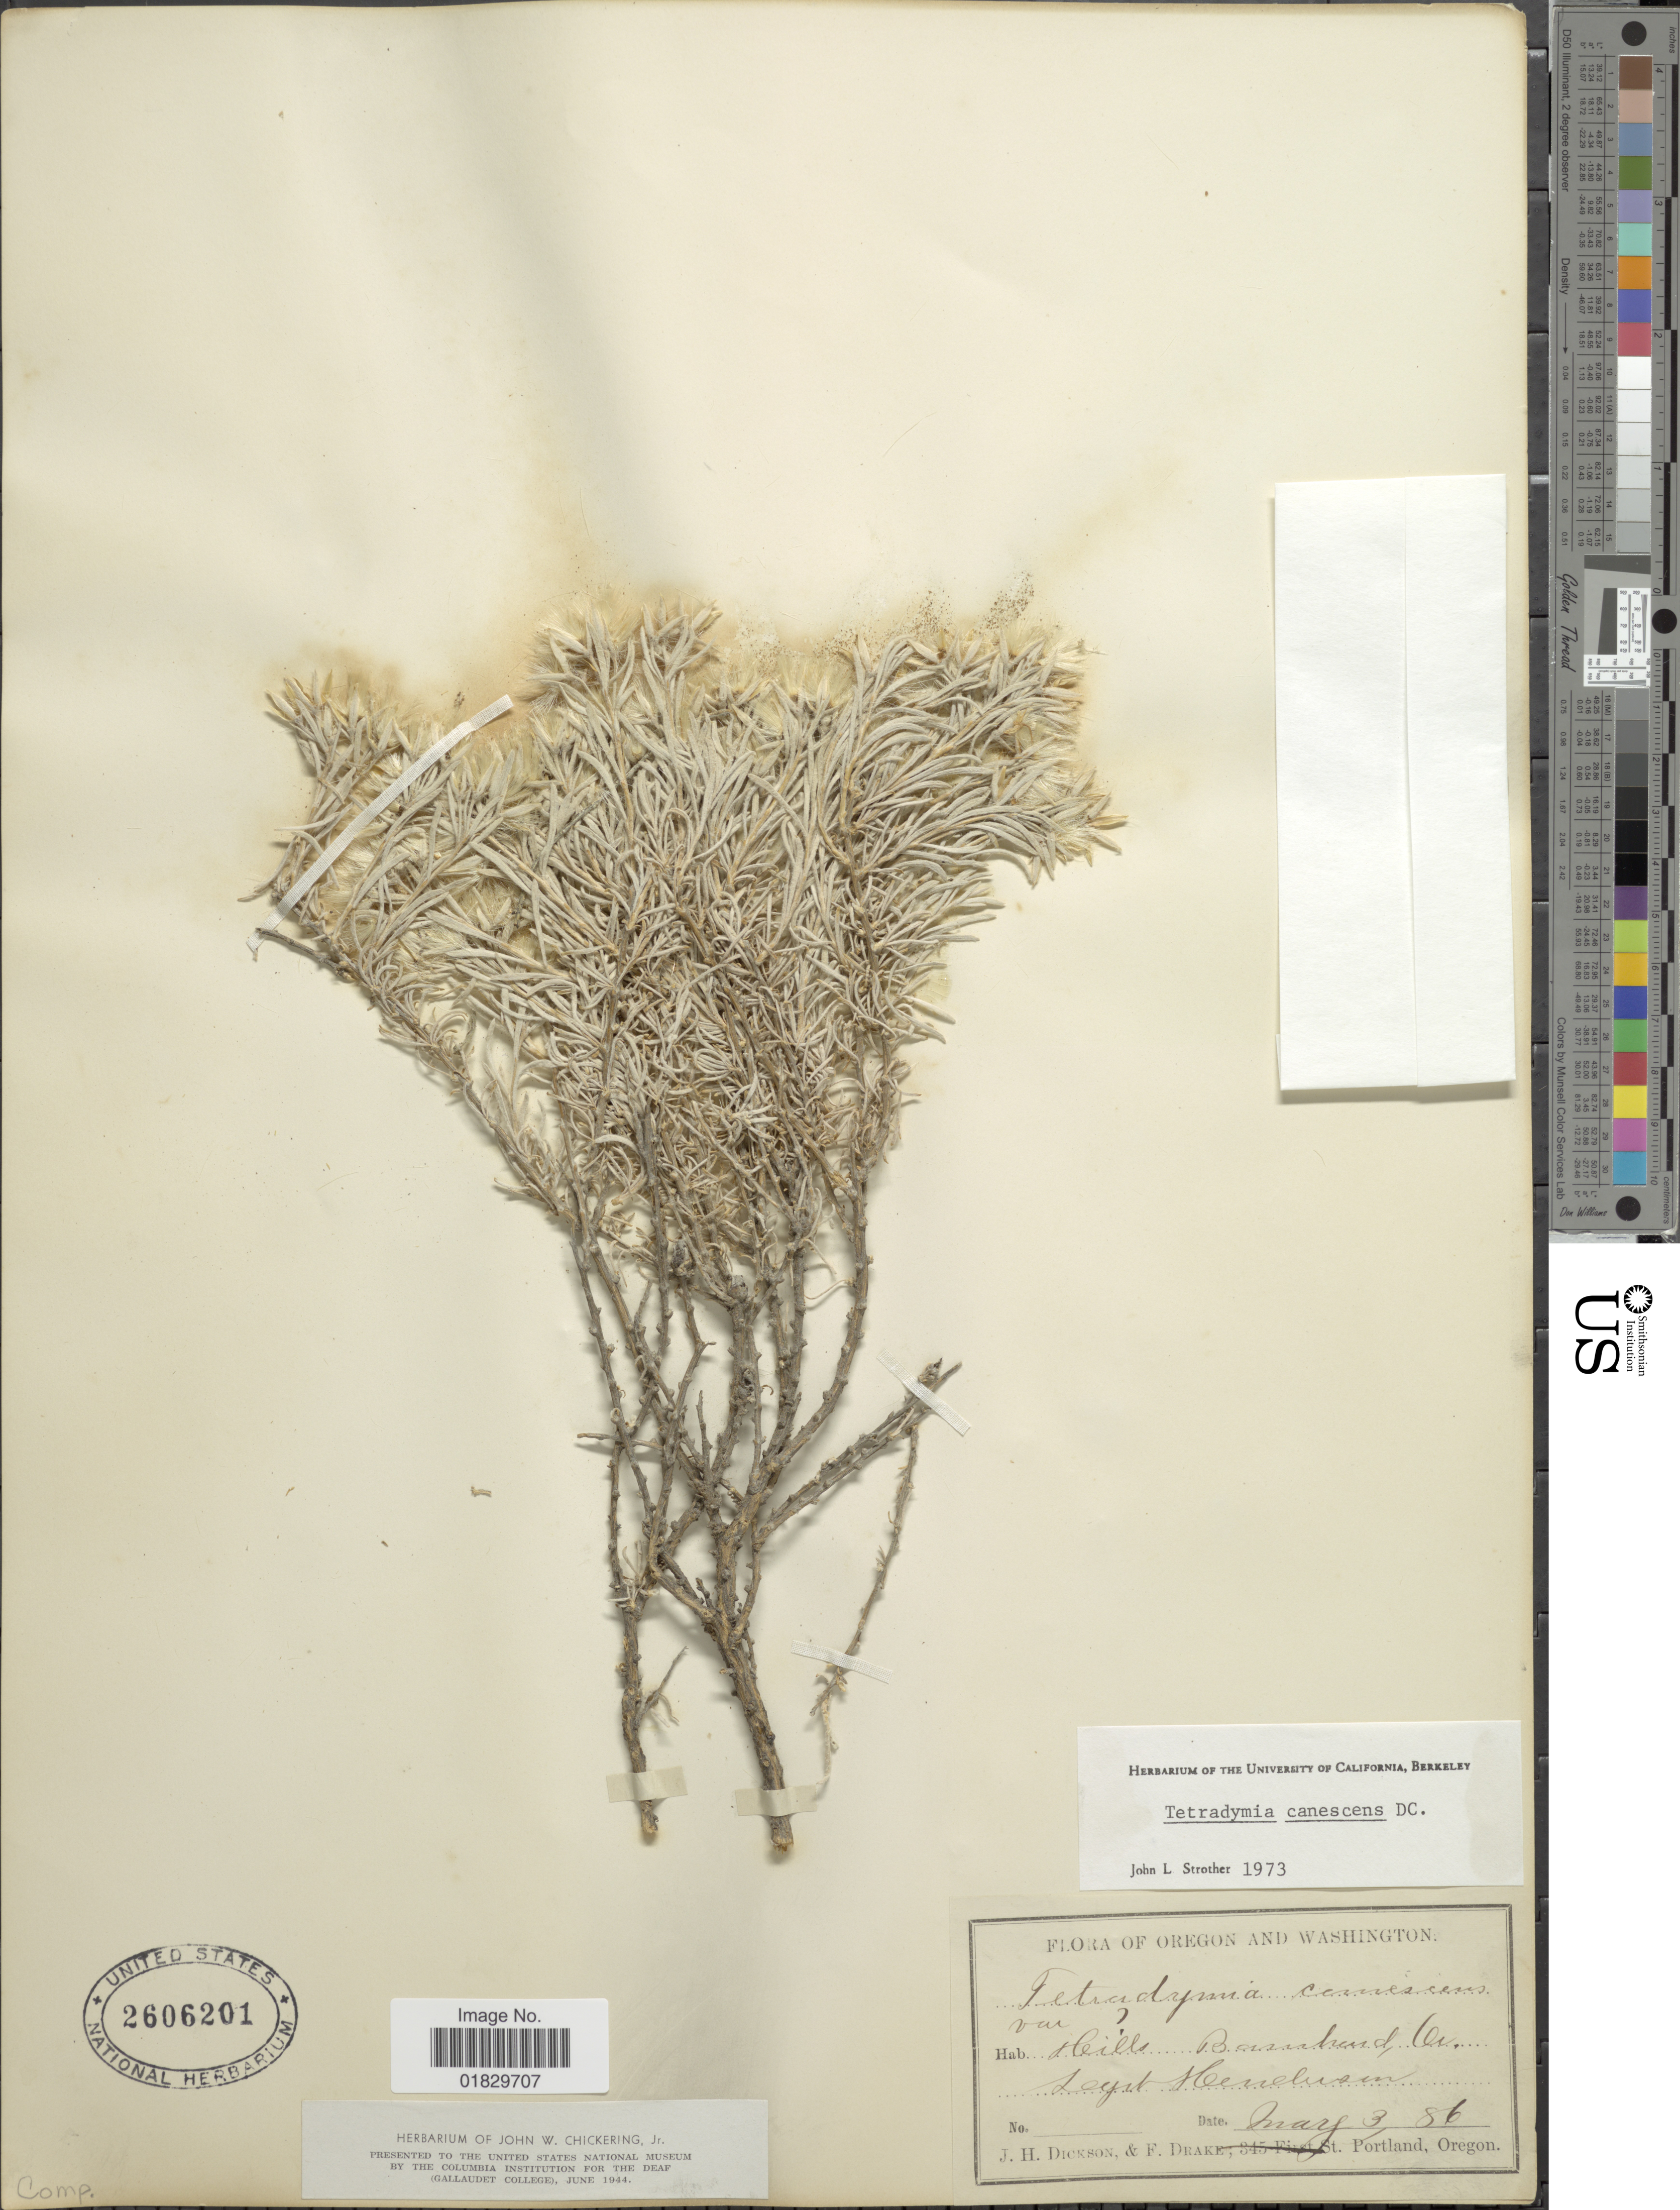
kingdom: Plantae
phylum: Tracheophyta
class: Magnoliopsida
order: Asterales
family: Asteraceae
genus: Tetradymia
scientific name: Tetradymia canescens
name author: DC.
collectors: J. Dickson & F. Drake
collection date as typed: Transcribed d/m/y: 3/3/86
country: United States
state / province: Oregon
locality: Hills Bamhead [interpreted], Or.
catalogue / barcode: US 2606201